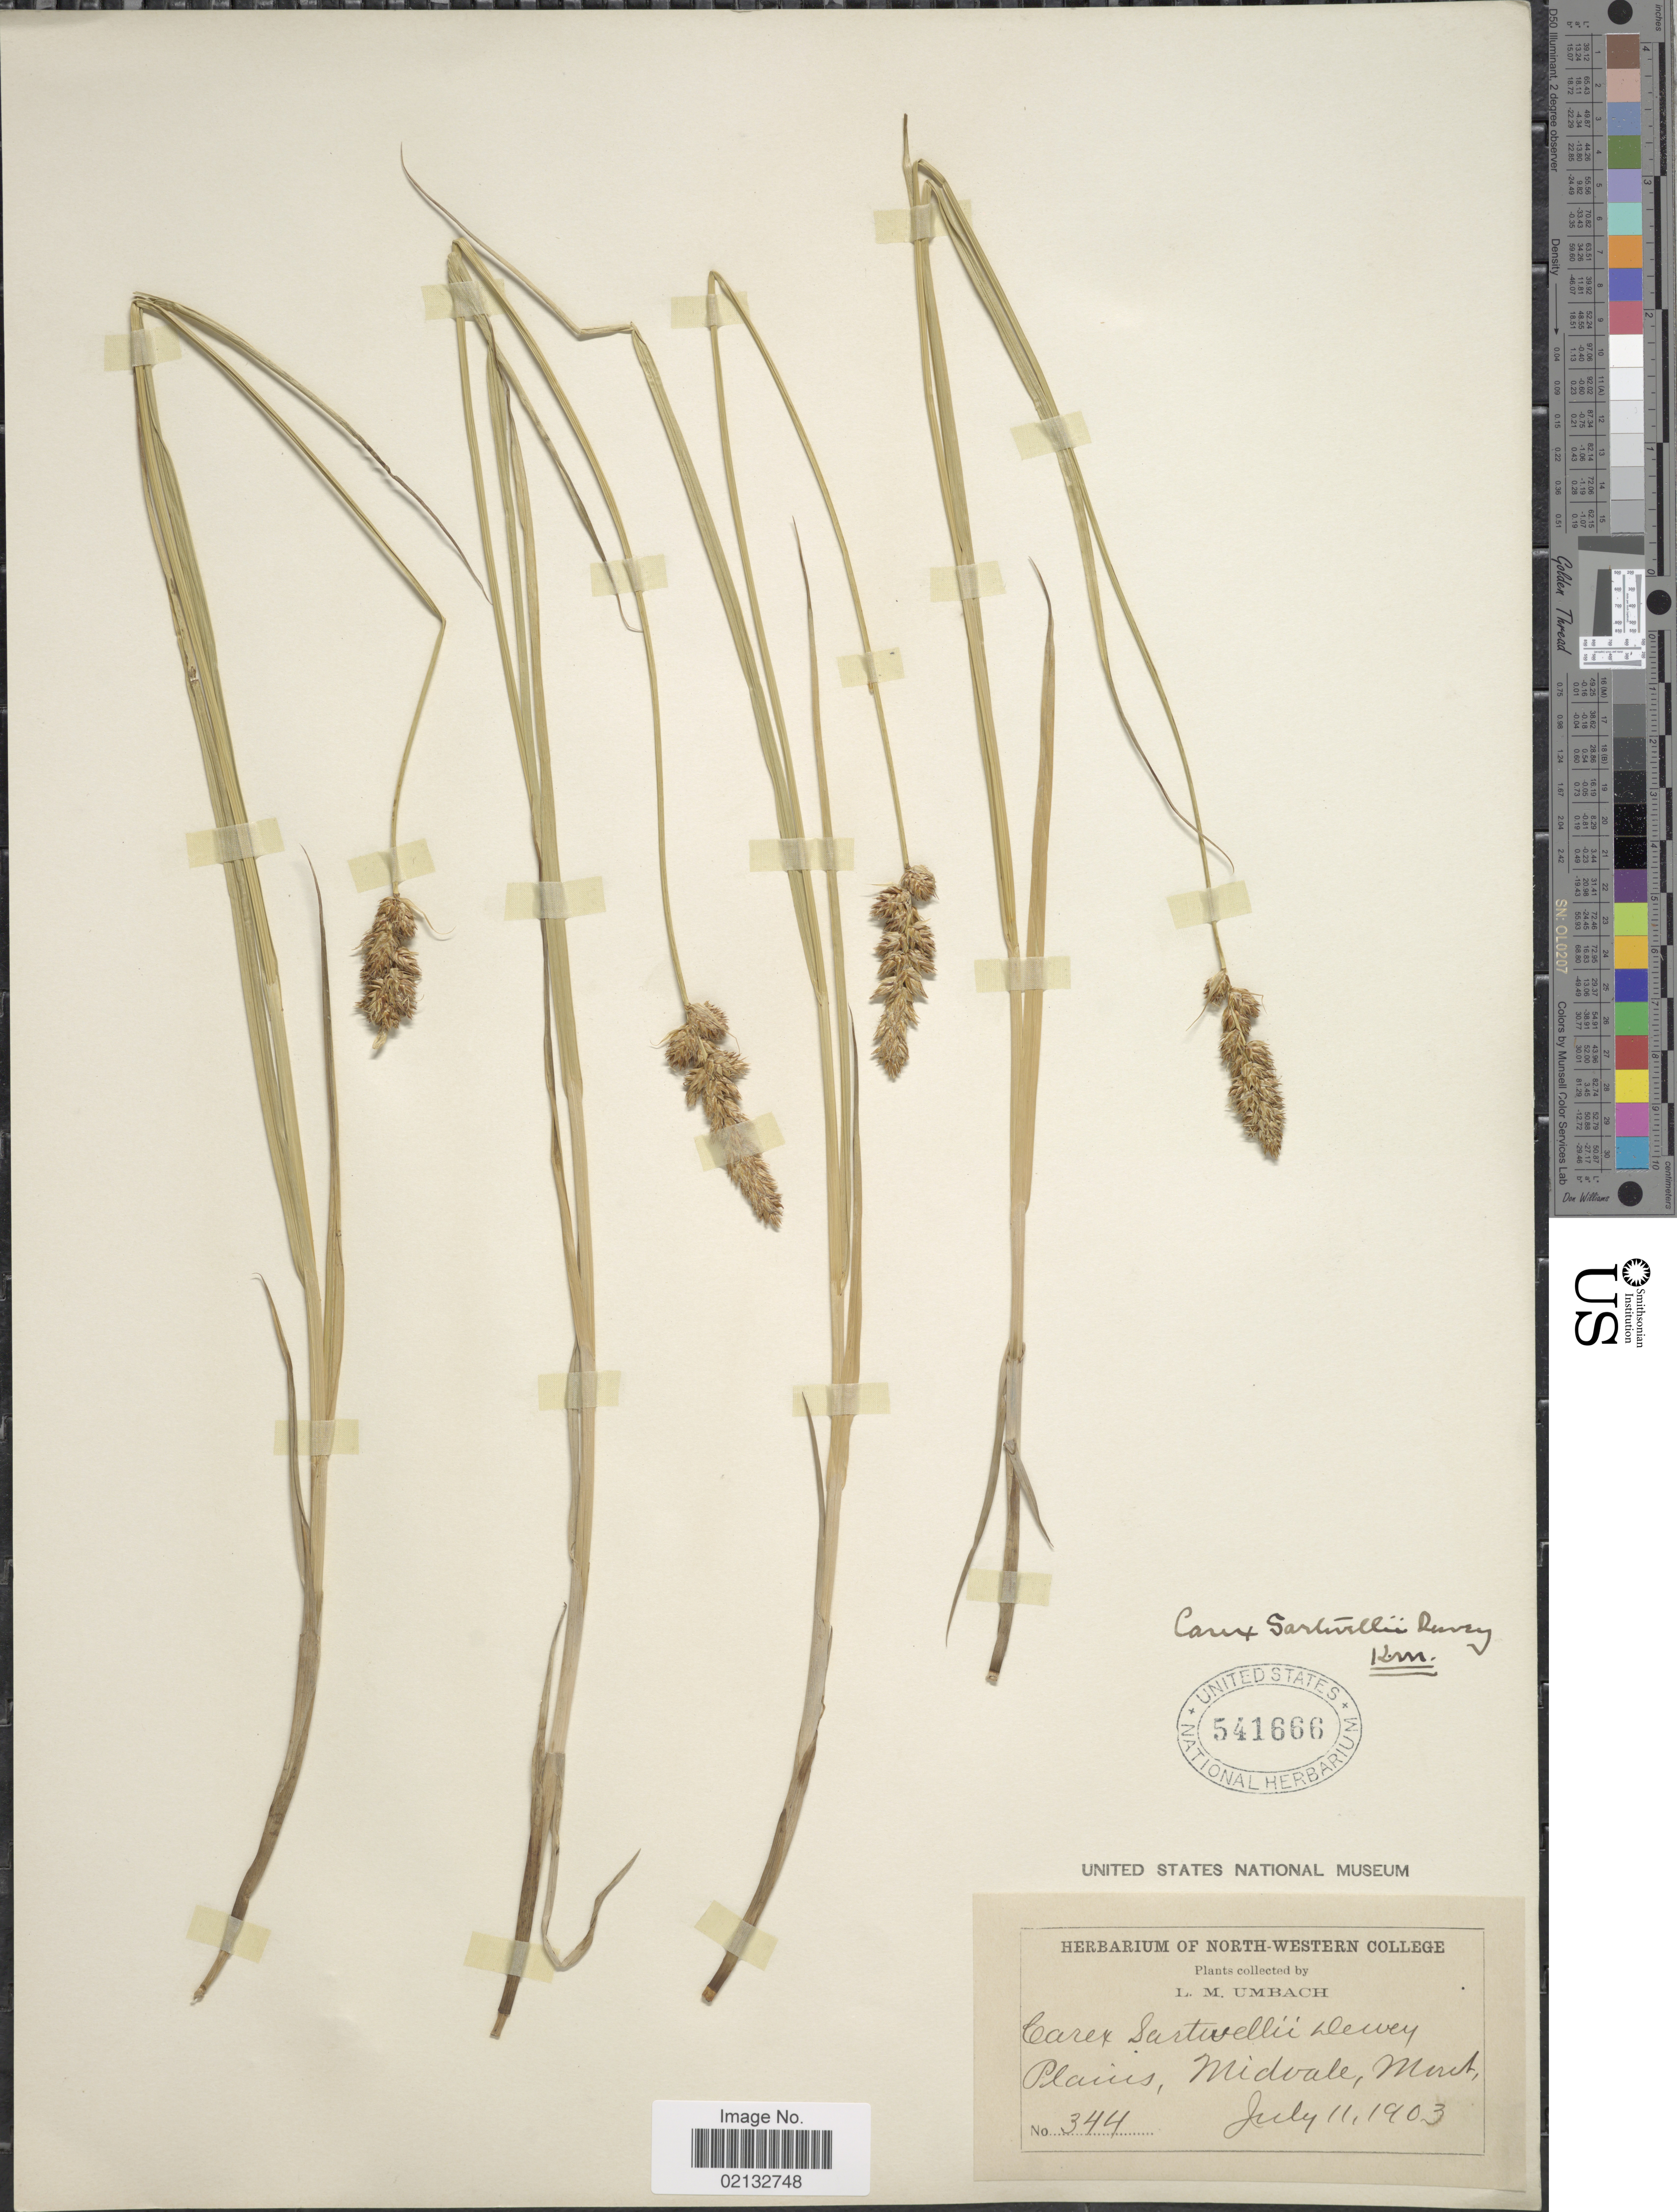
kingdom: Plantae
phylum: Tracheophyta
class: Liliopsida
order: Poales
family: Cyperaceae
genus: Carex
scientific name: Carex sartwellii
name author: Dewey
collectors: L. M. Umbach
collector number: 344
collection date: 1903-07-11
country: United States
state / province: Montana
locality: Plains, Midvale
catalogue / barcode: US 541666